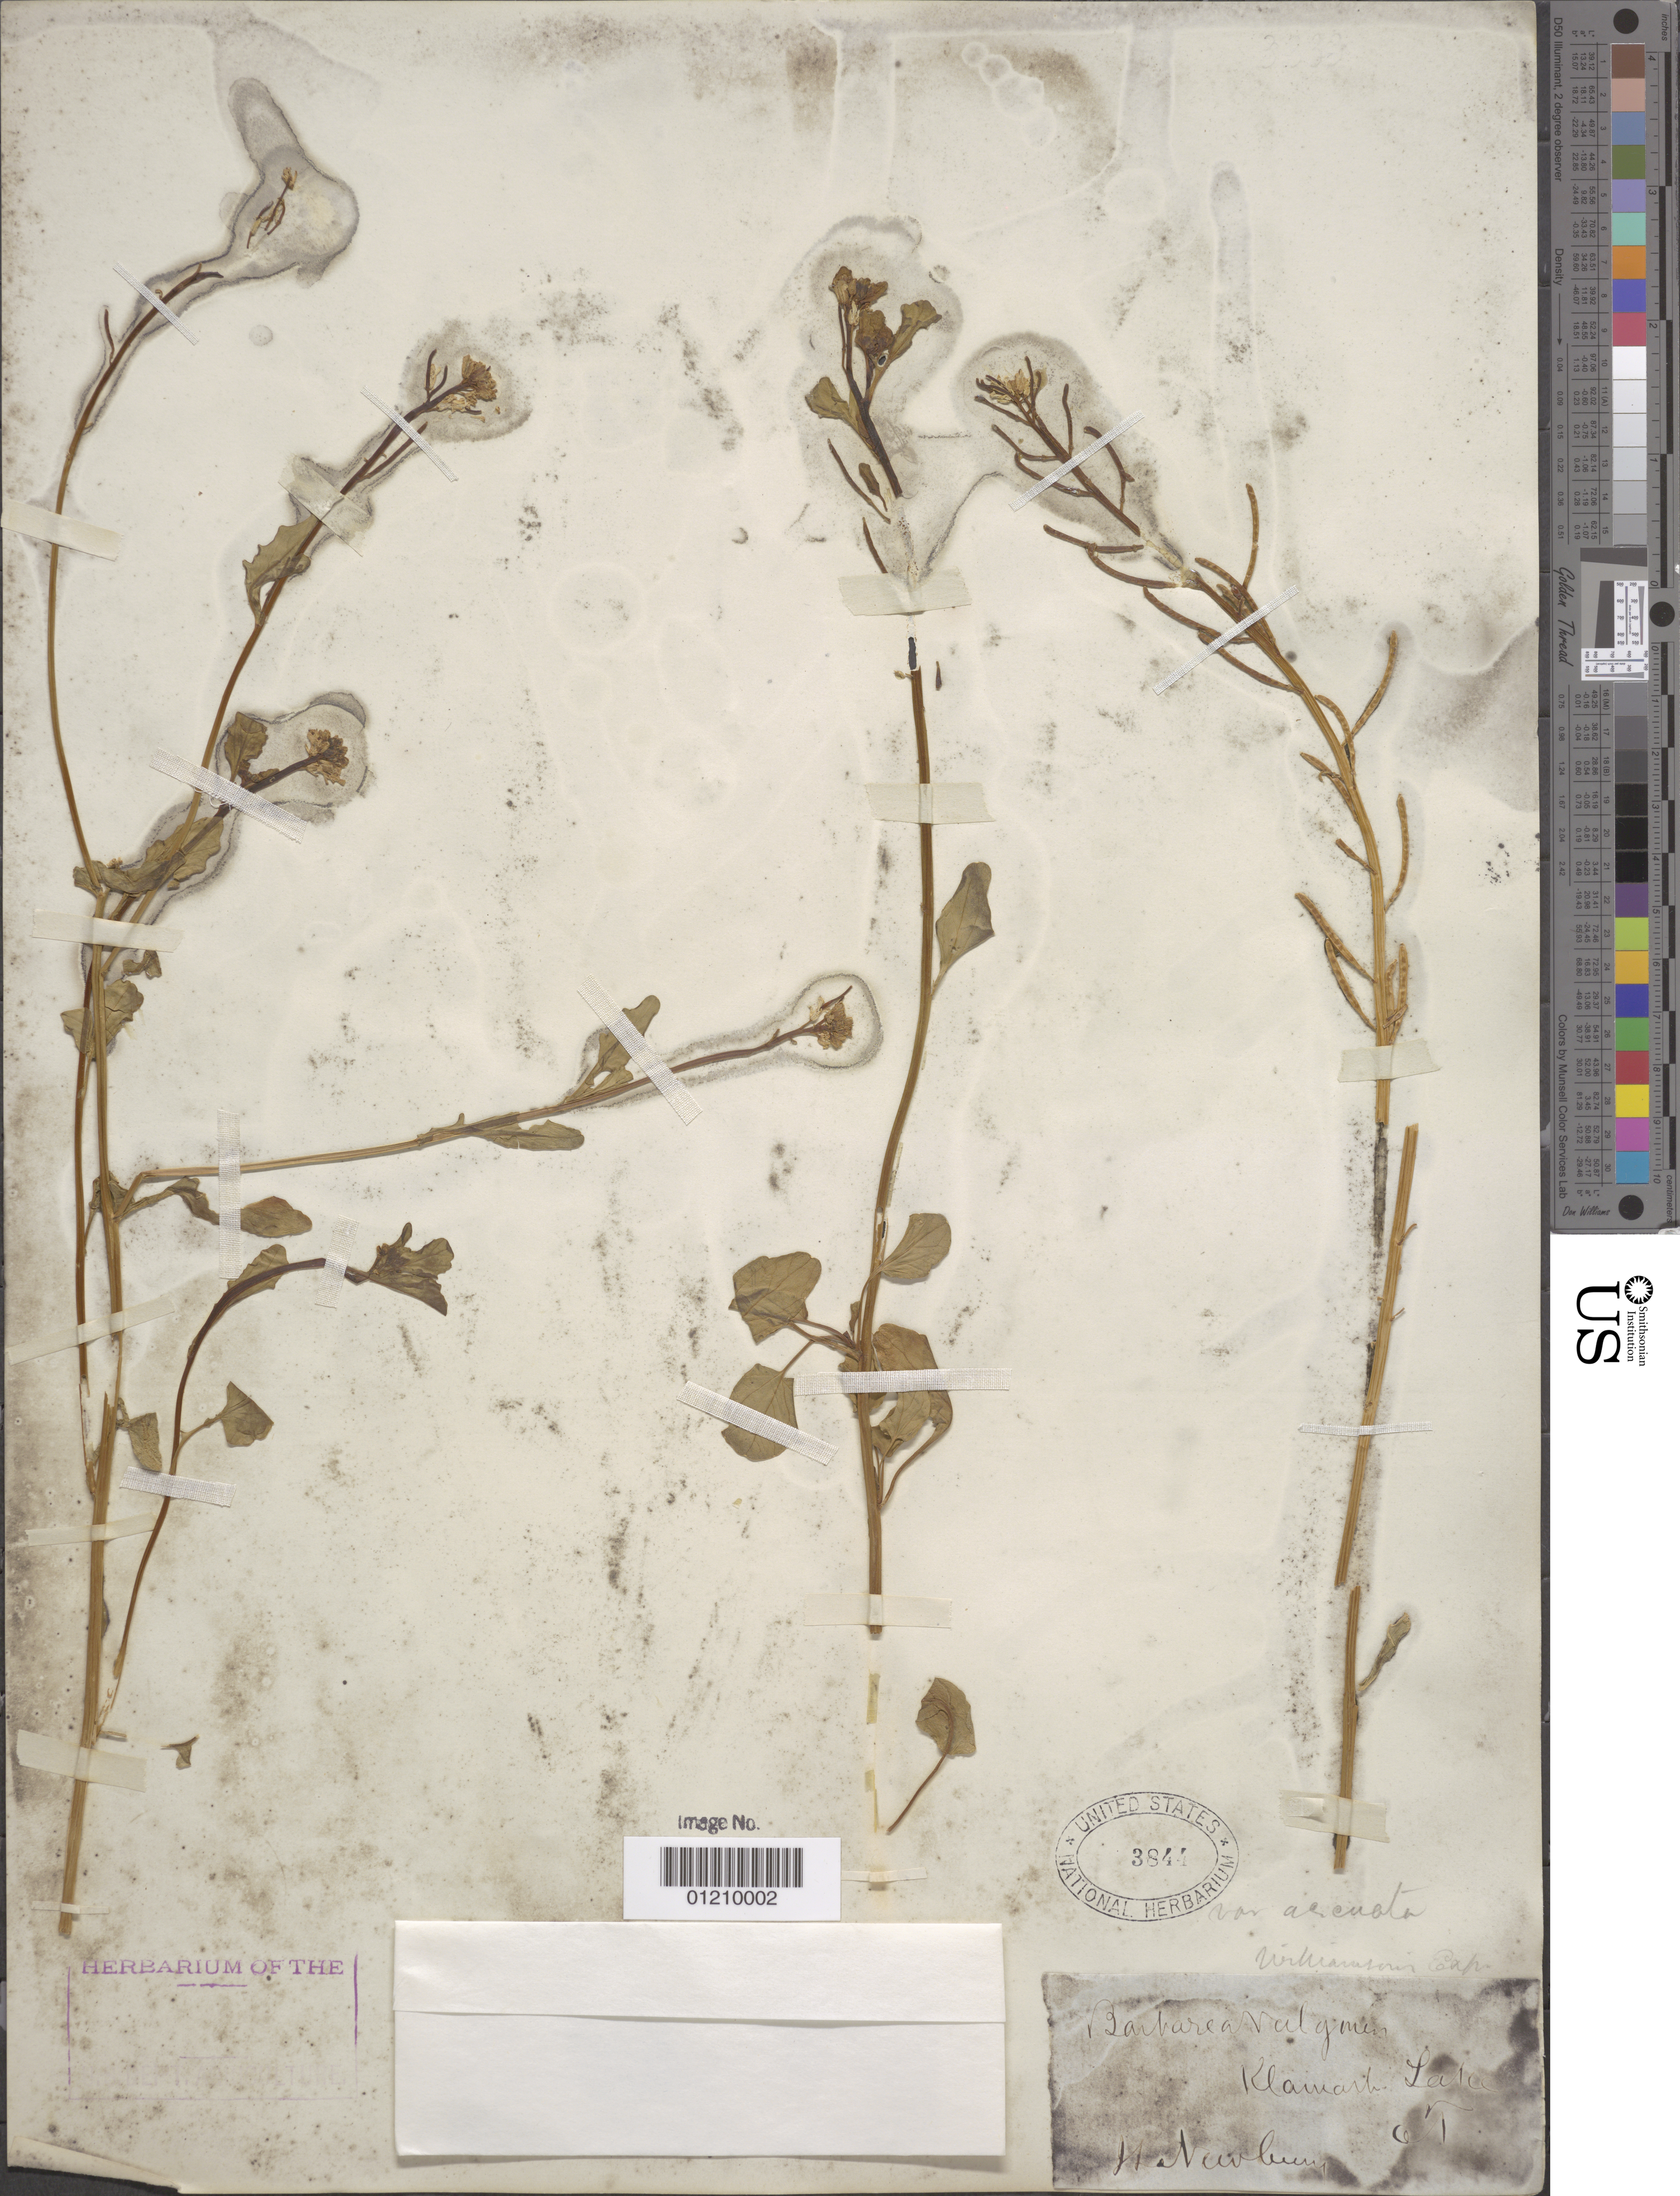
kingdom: Plantae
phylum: Tracheophyta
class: Magnoliopsida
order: Brassicales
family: Brassicaceae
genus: Barbarea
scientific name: Barbarea vulgaris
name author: W.T. Aiton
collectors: J. S. Newberry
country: United States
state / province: Oregon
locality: Klamath Lake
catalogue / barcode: US 3844